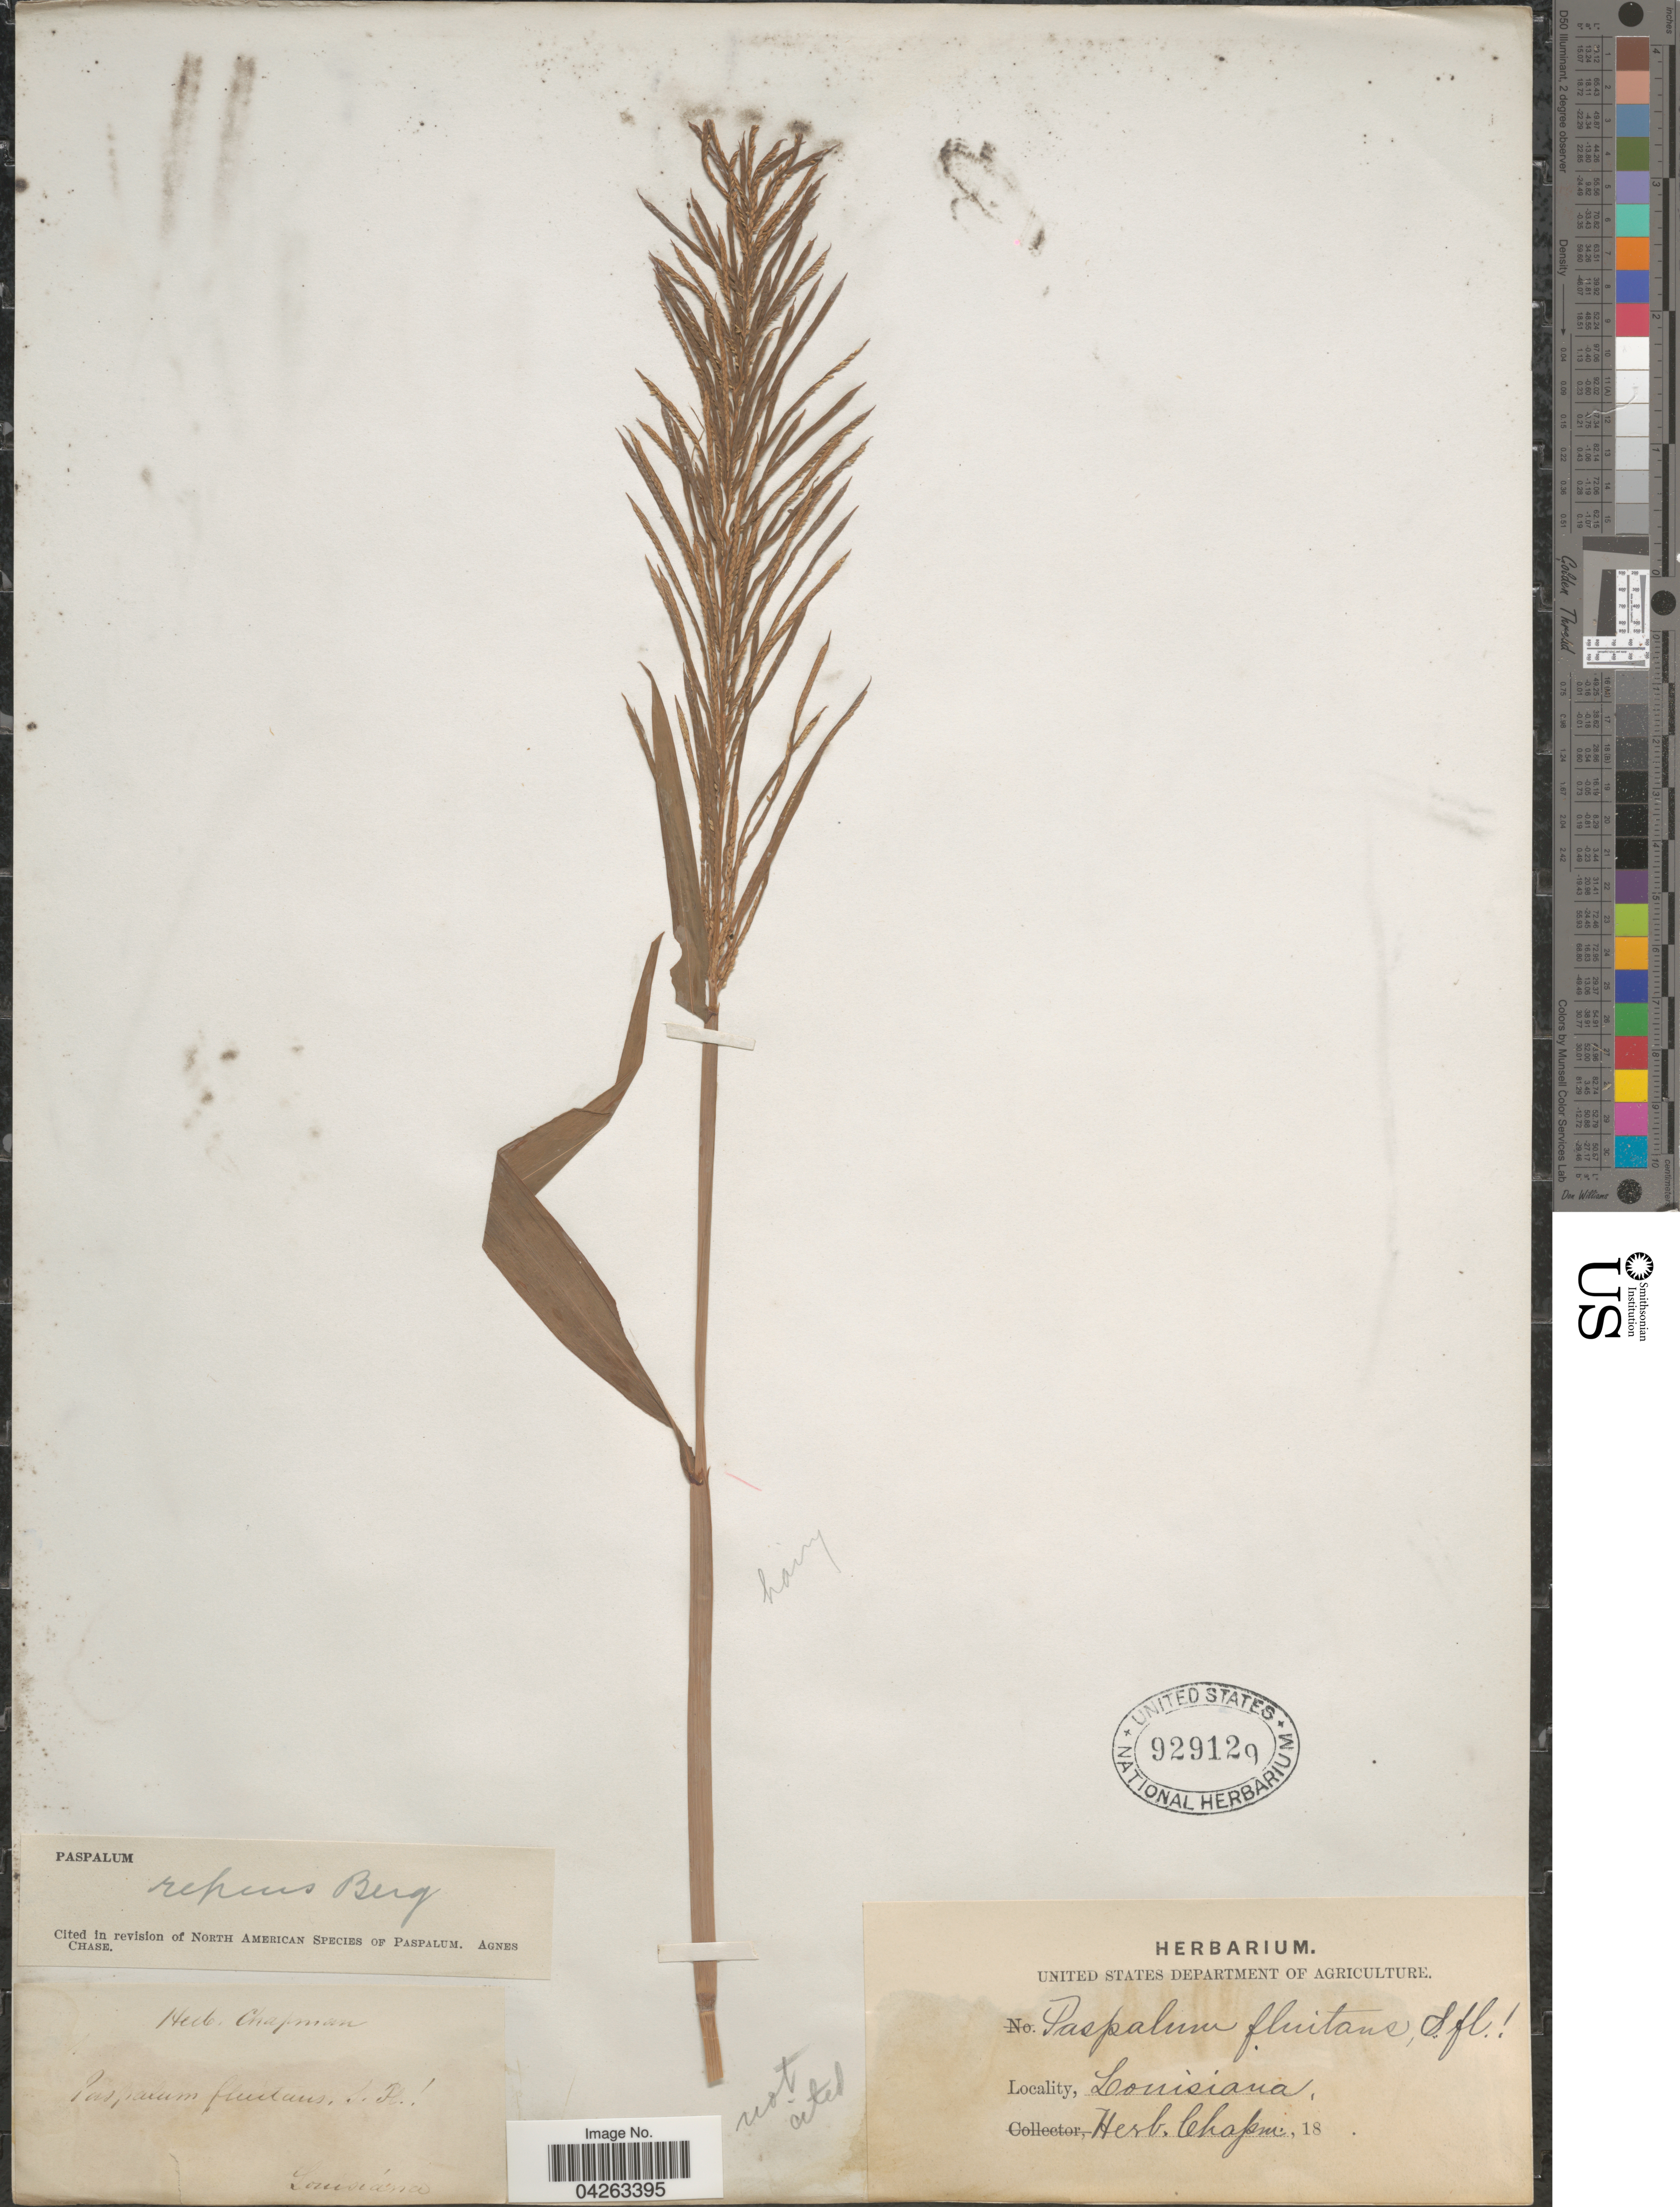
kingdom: Plantae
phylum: Tracheophyta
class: Liliopsida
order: Poales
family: Poaceae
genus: Paspalum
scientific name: Paspalum repens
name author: P.J. Bergius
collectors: ex herb. Chapman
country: United States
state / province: Louisiana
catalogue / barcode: US 929129